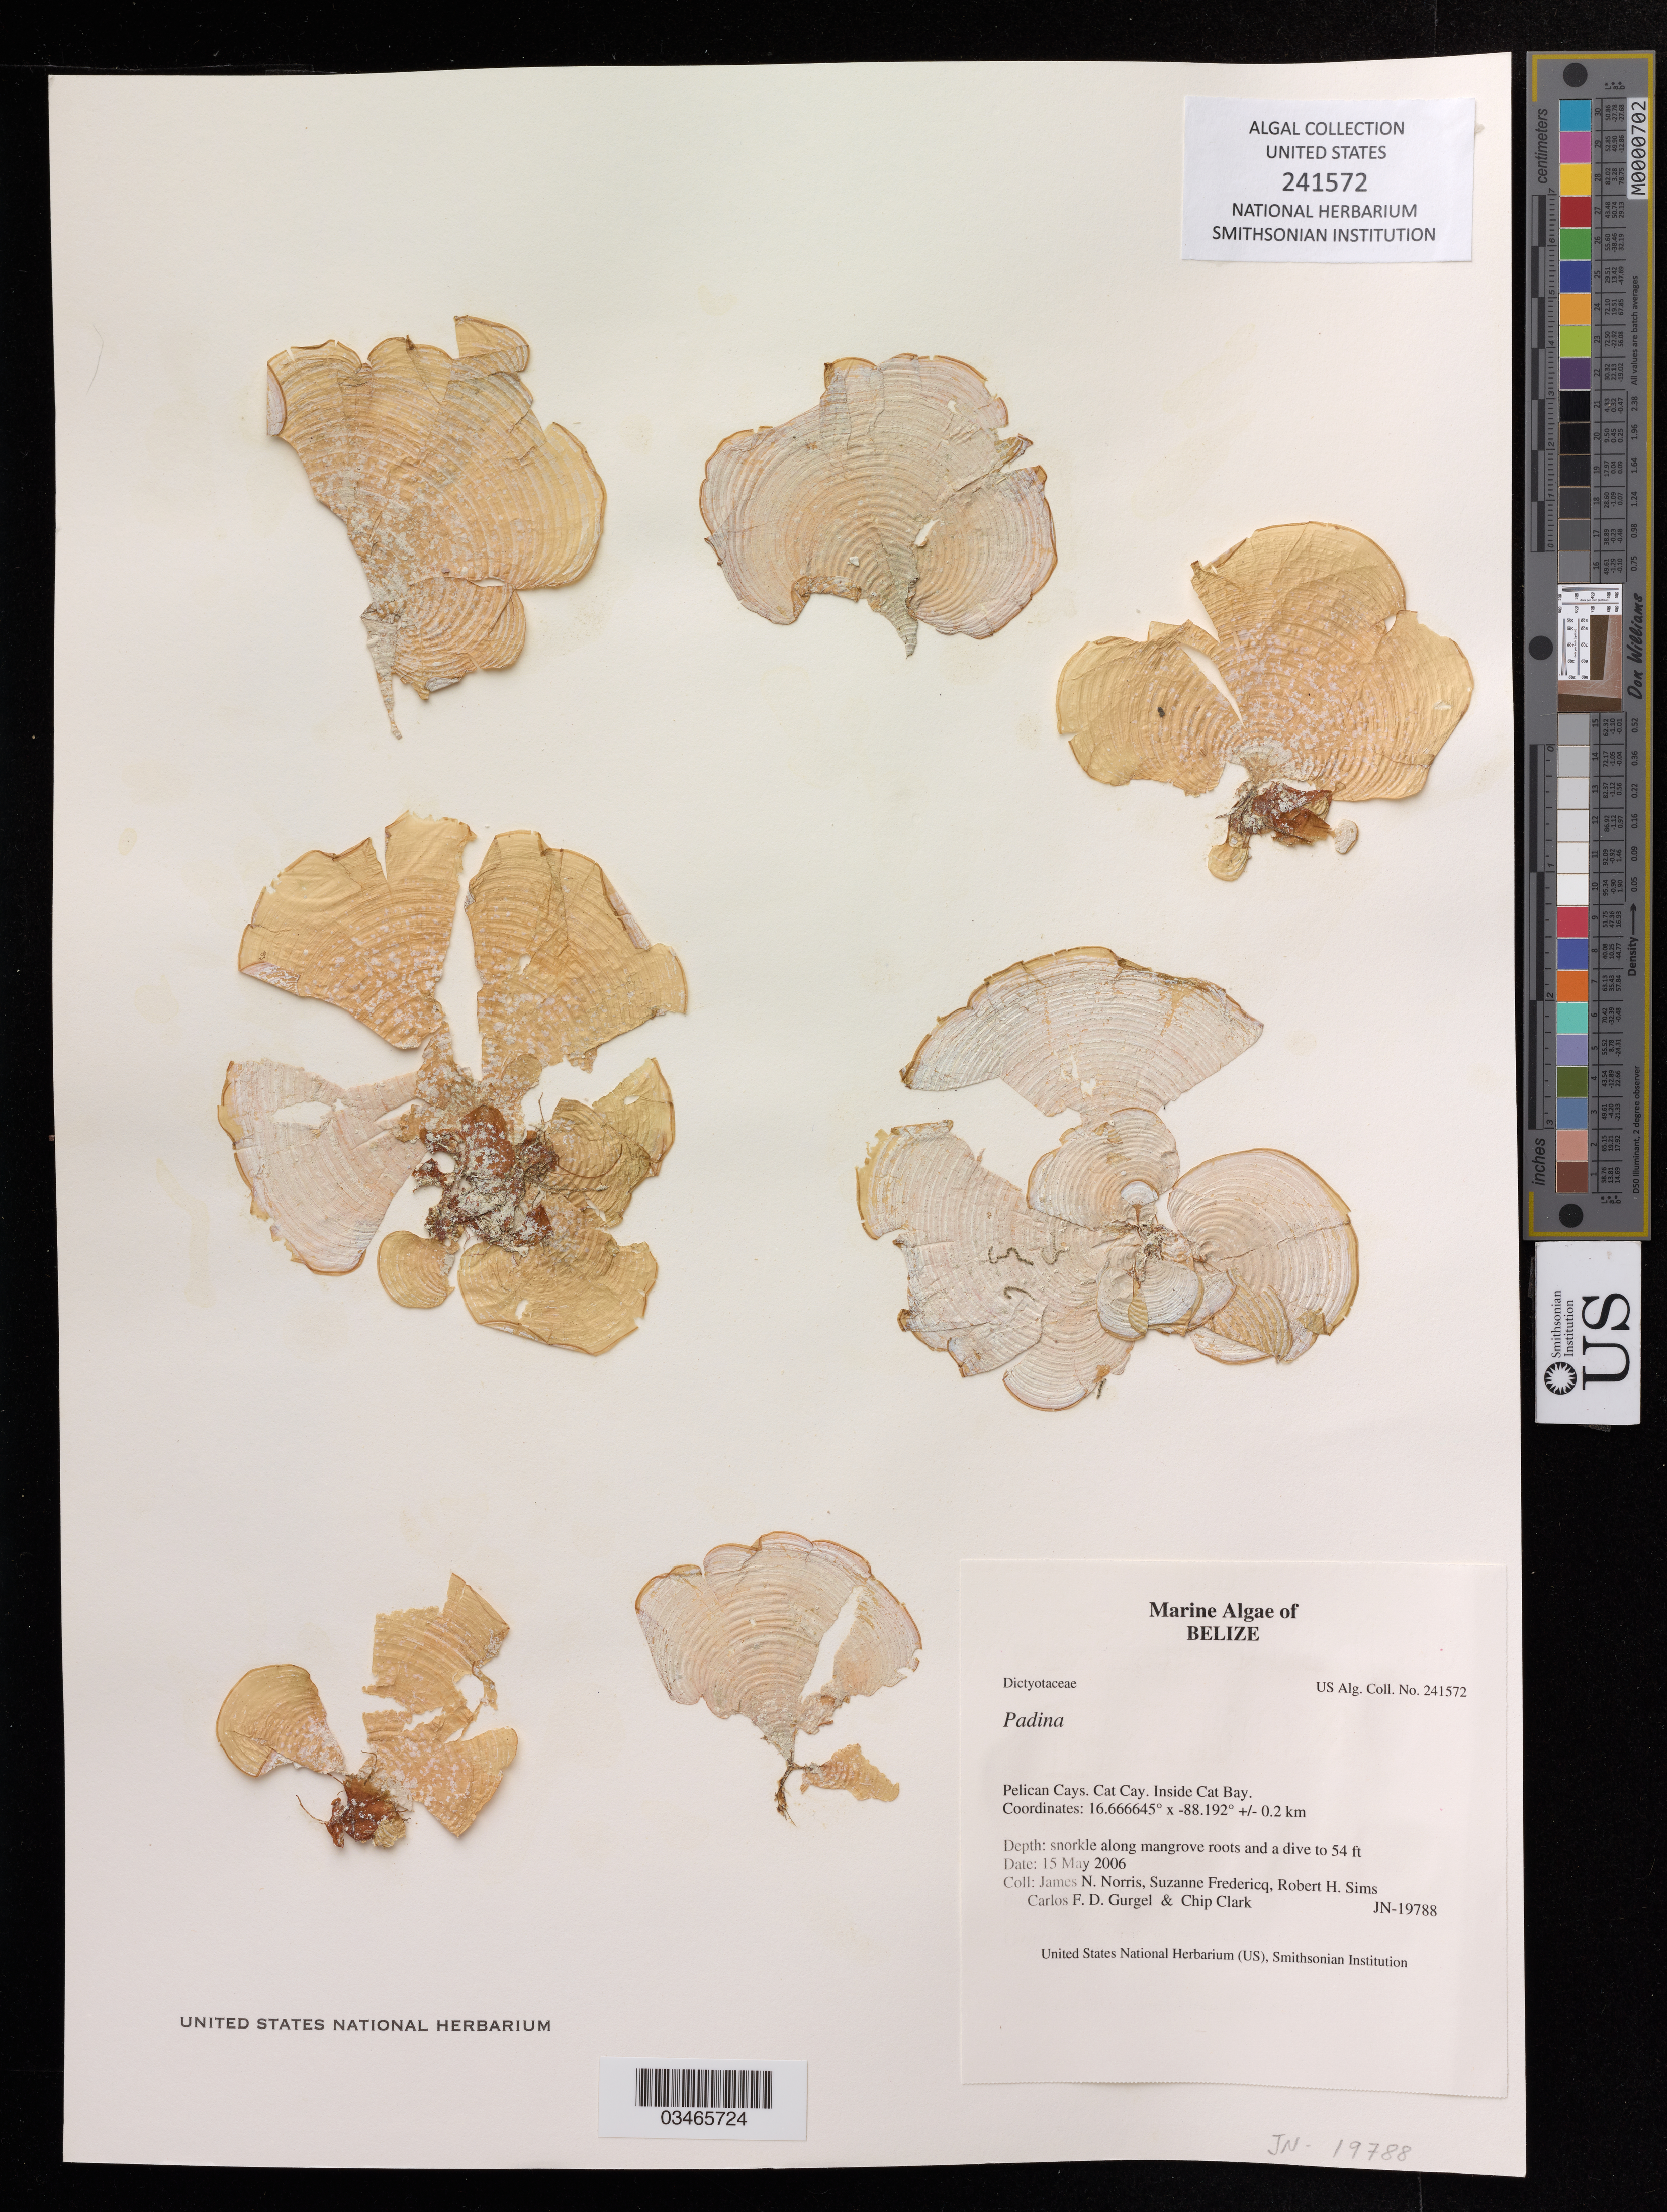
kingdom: Chromista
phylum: Ochrophyta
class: Phaeophyceae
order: Dictyotales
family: Dictyotaceae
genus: Padina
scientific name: Padina sp.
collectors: J. Norris, S. Fredericq, R. H. Sims & C. Gurgel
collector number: JN-19788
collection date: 2006-05-15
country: Belize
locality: Pelican Cays, Cat Cay, Inside Cat Bay.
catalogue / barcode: US 241572